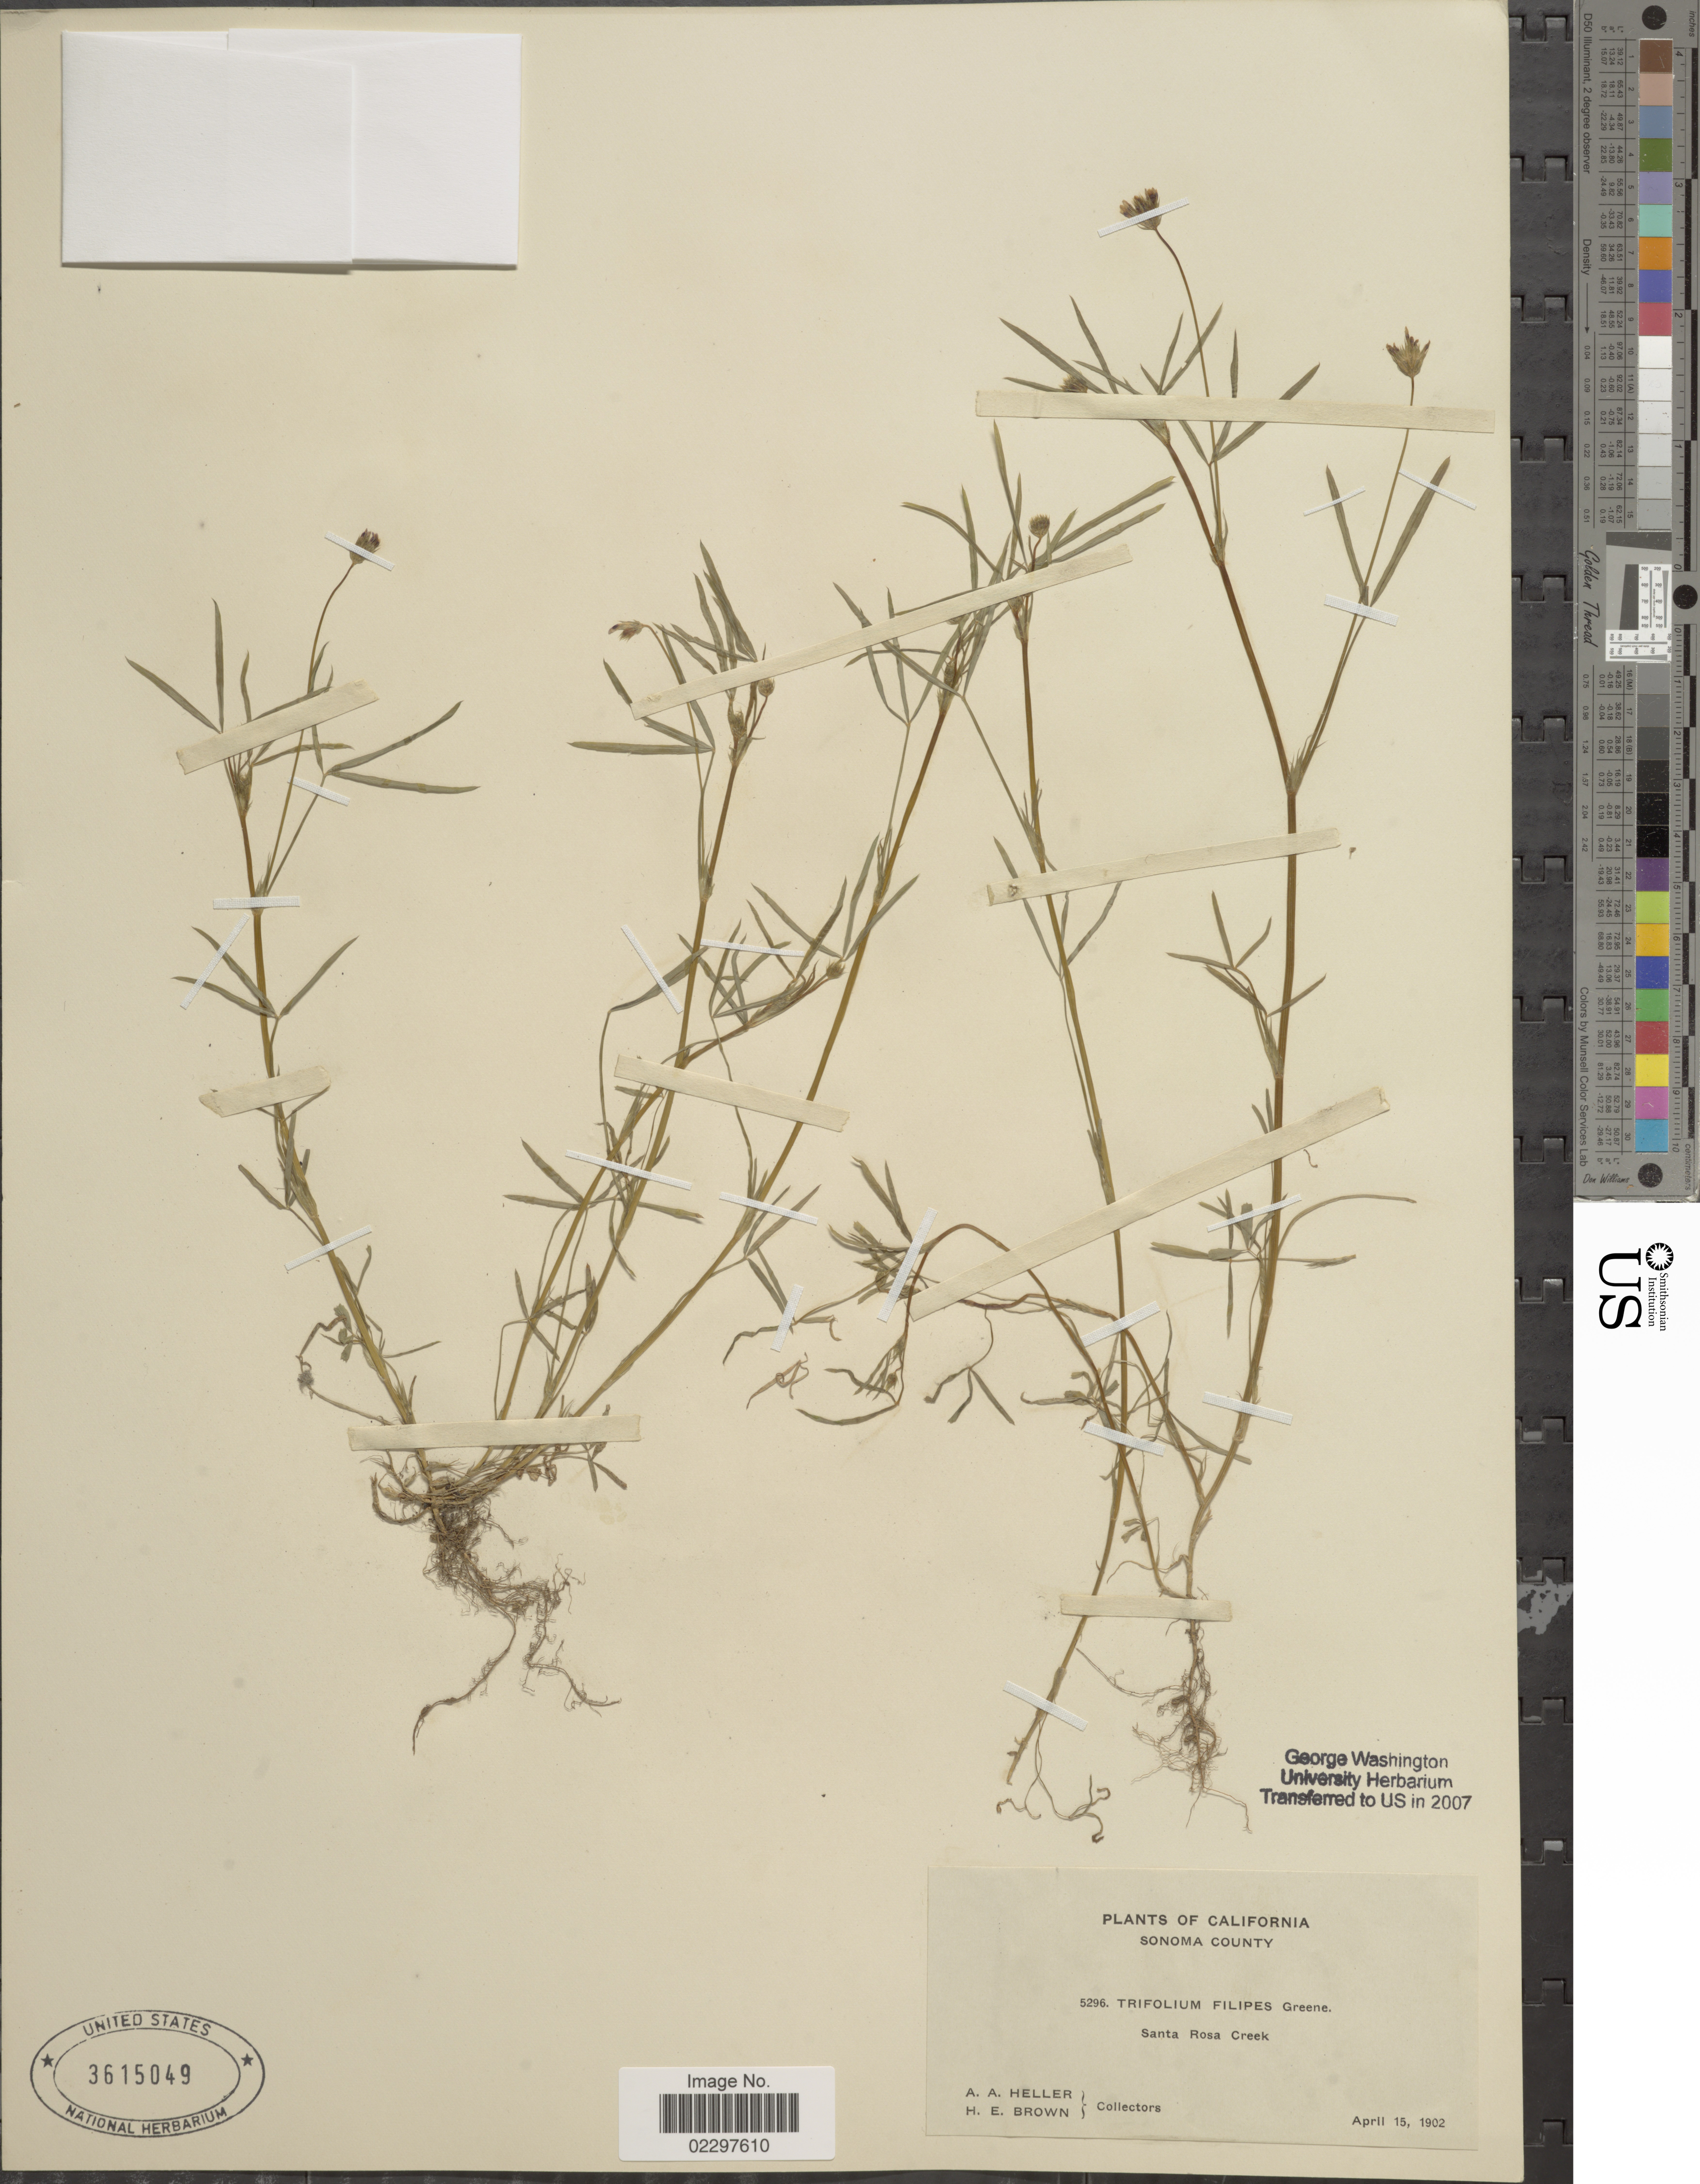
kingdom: Plantae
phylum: Tracheophyta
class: Magnoliopsida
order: Fabales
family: Fabaceae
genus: Trifolium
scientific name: Trifolium oliganthum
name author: Steud.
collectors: A. A. Heller & H. E. Brown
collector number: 5296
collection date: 1902-04-15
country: United States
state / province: California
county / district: Sonoma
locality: Sonoma County. Santa Rosa Creek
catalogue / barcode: US 3615049